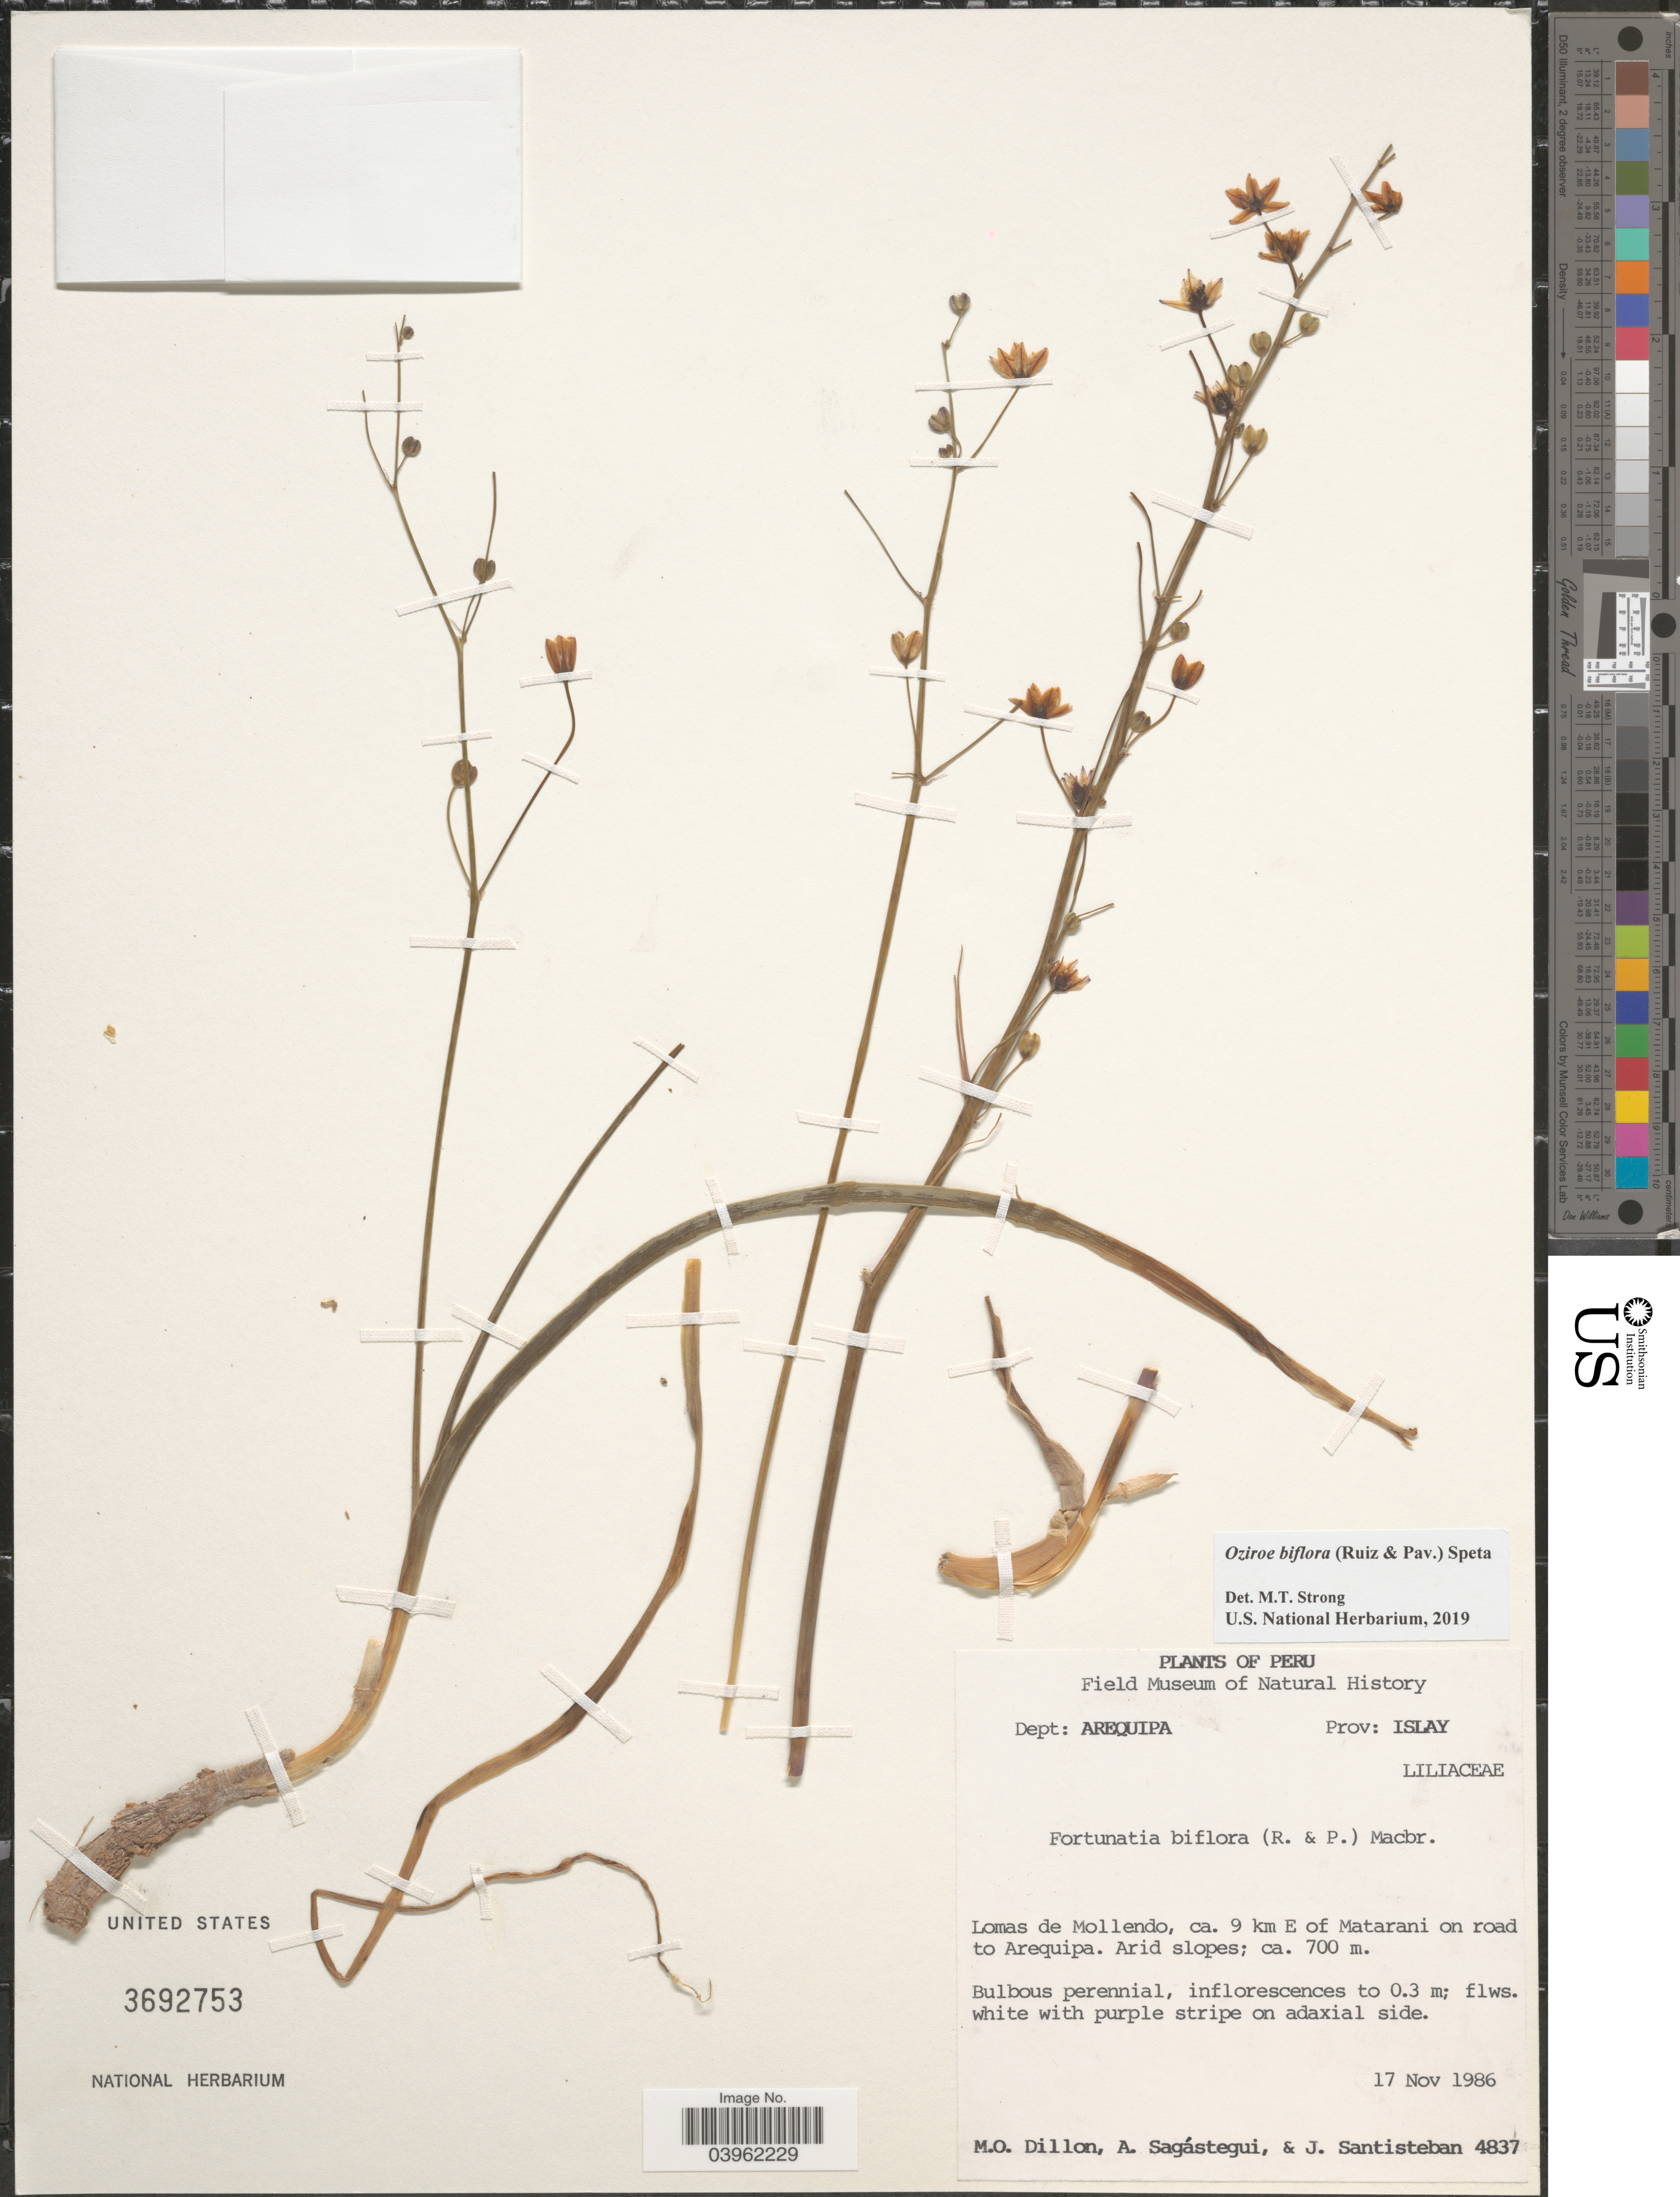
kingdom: Plantae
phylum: Tracheophyta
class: Liliopsida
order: Asparagales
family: Asparagaceae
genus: Oziroe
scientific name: Oziroë biflora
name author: (Ruiz & Pav.) Speta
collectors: M. O. Dillon, A. Sagástegui A. & J. Santisteban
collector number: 4837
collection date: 1986-11-17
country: Peru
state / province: Arequipa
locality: Dept: Arequipa. Prov: Islay. Lomas de Mollendo, ca. 9 km E of Matarani on road to Arequipa. Arid slopes.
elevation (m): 700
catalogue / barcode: US 3692753